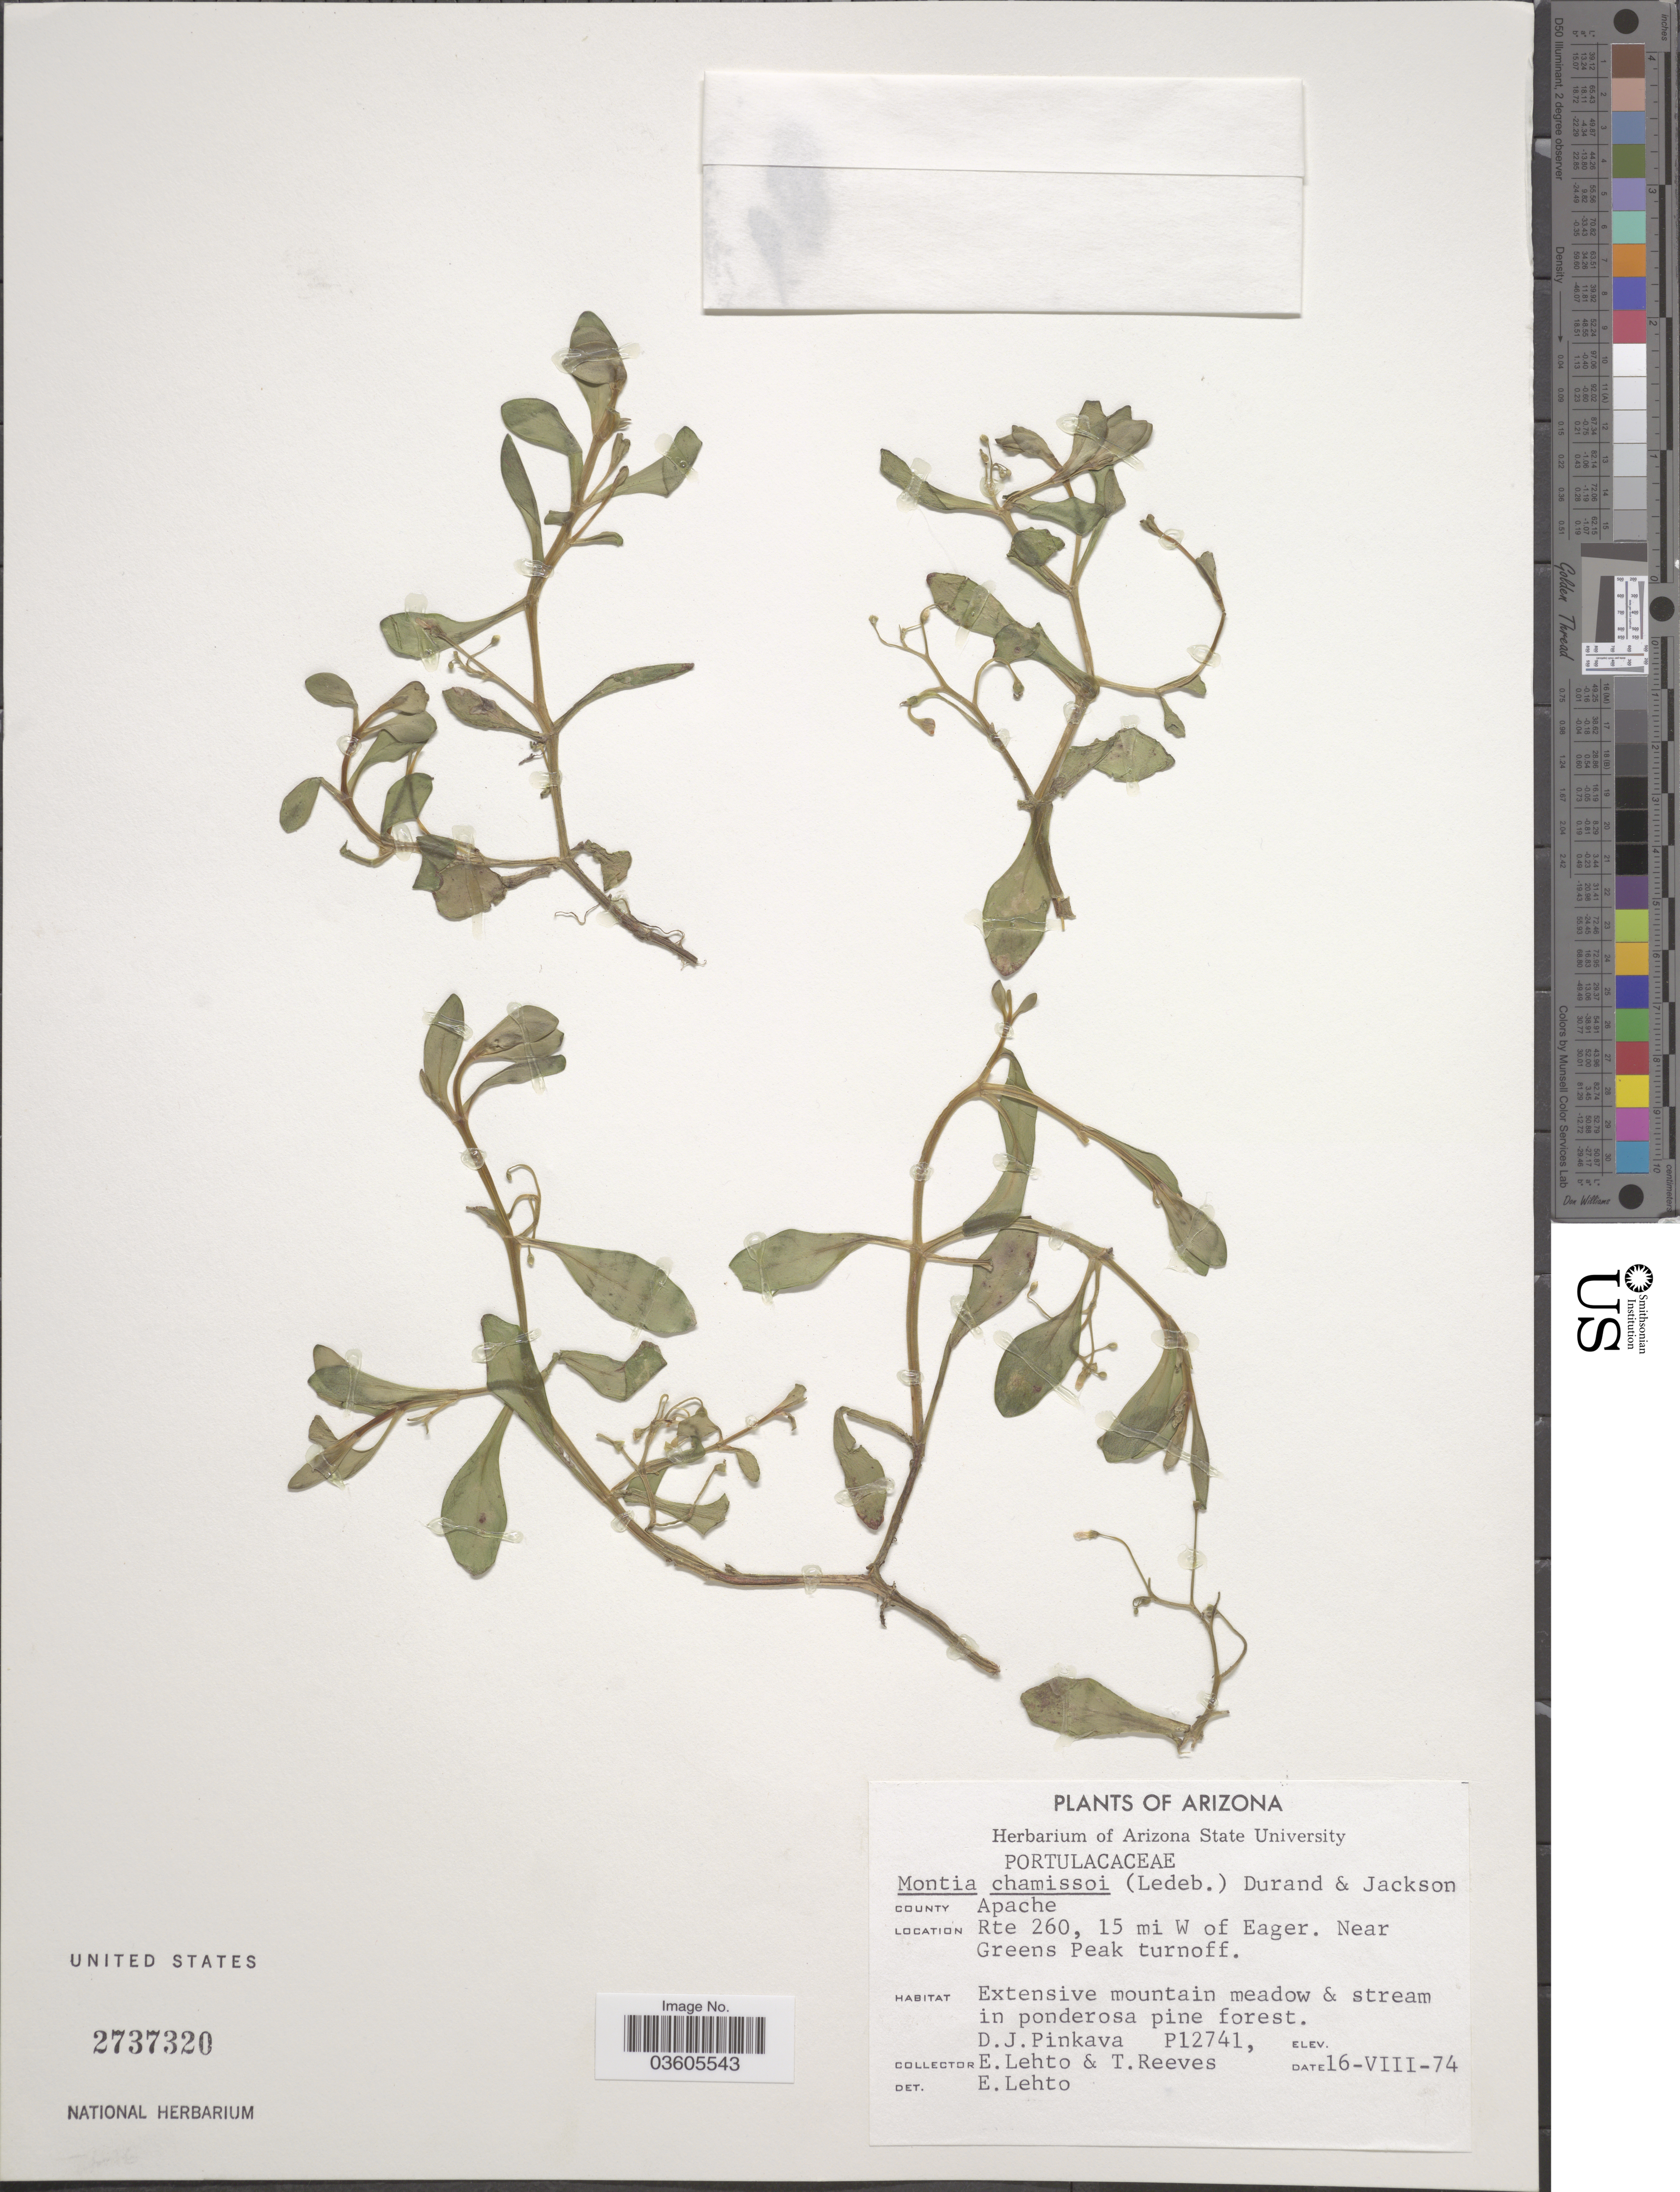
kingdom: Plantae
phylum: Tracheophyta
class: Magnoliopsida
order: Caryophyllales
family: Montiaceae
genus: Montia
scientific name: Montia chamissoi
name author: (Ledeb. ex Spreng.) Greene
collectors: D. J. Pinkava, E. Lehto & T. Reeves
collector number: P12741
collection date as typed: Transcribed d/m/y: 16/8/74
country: United States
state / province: Arizona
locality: County Apache. Rte 260, 15 mi W of Eager. Near Greens Peak turnoff.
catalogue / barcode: US 2737320